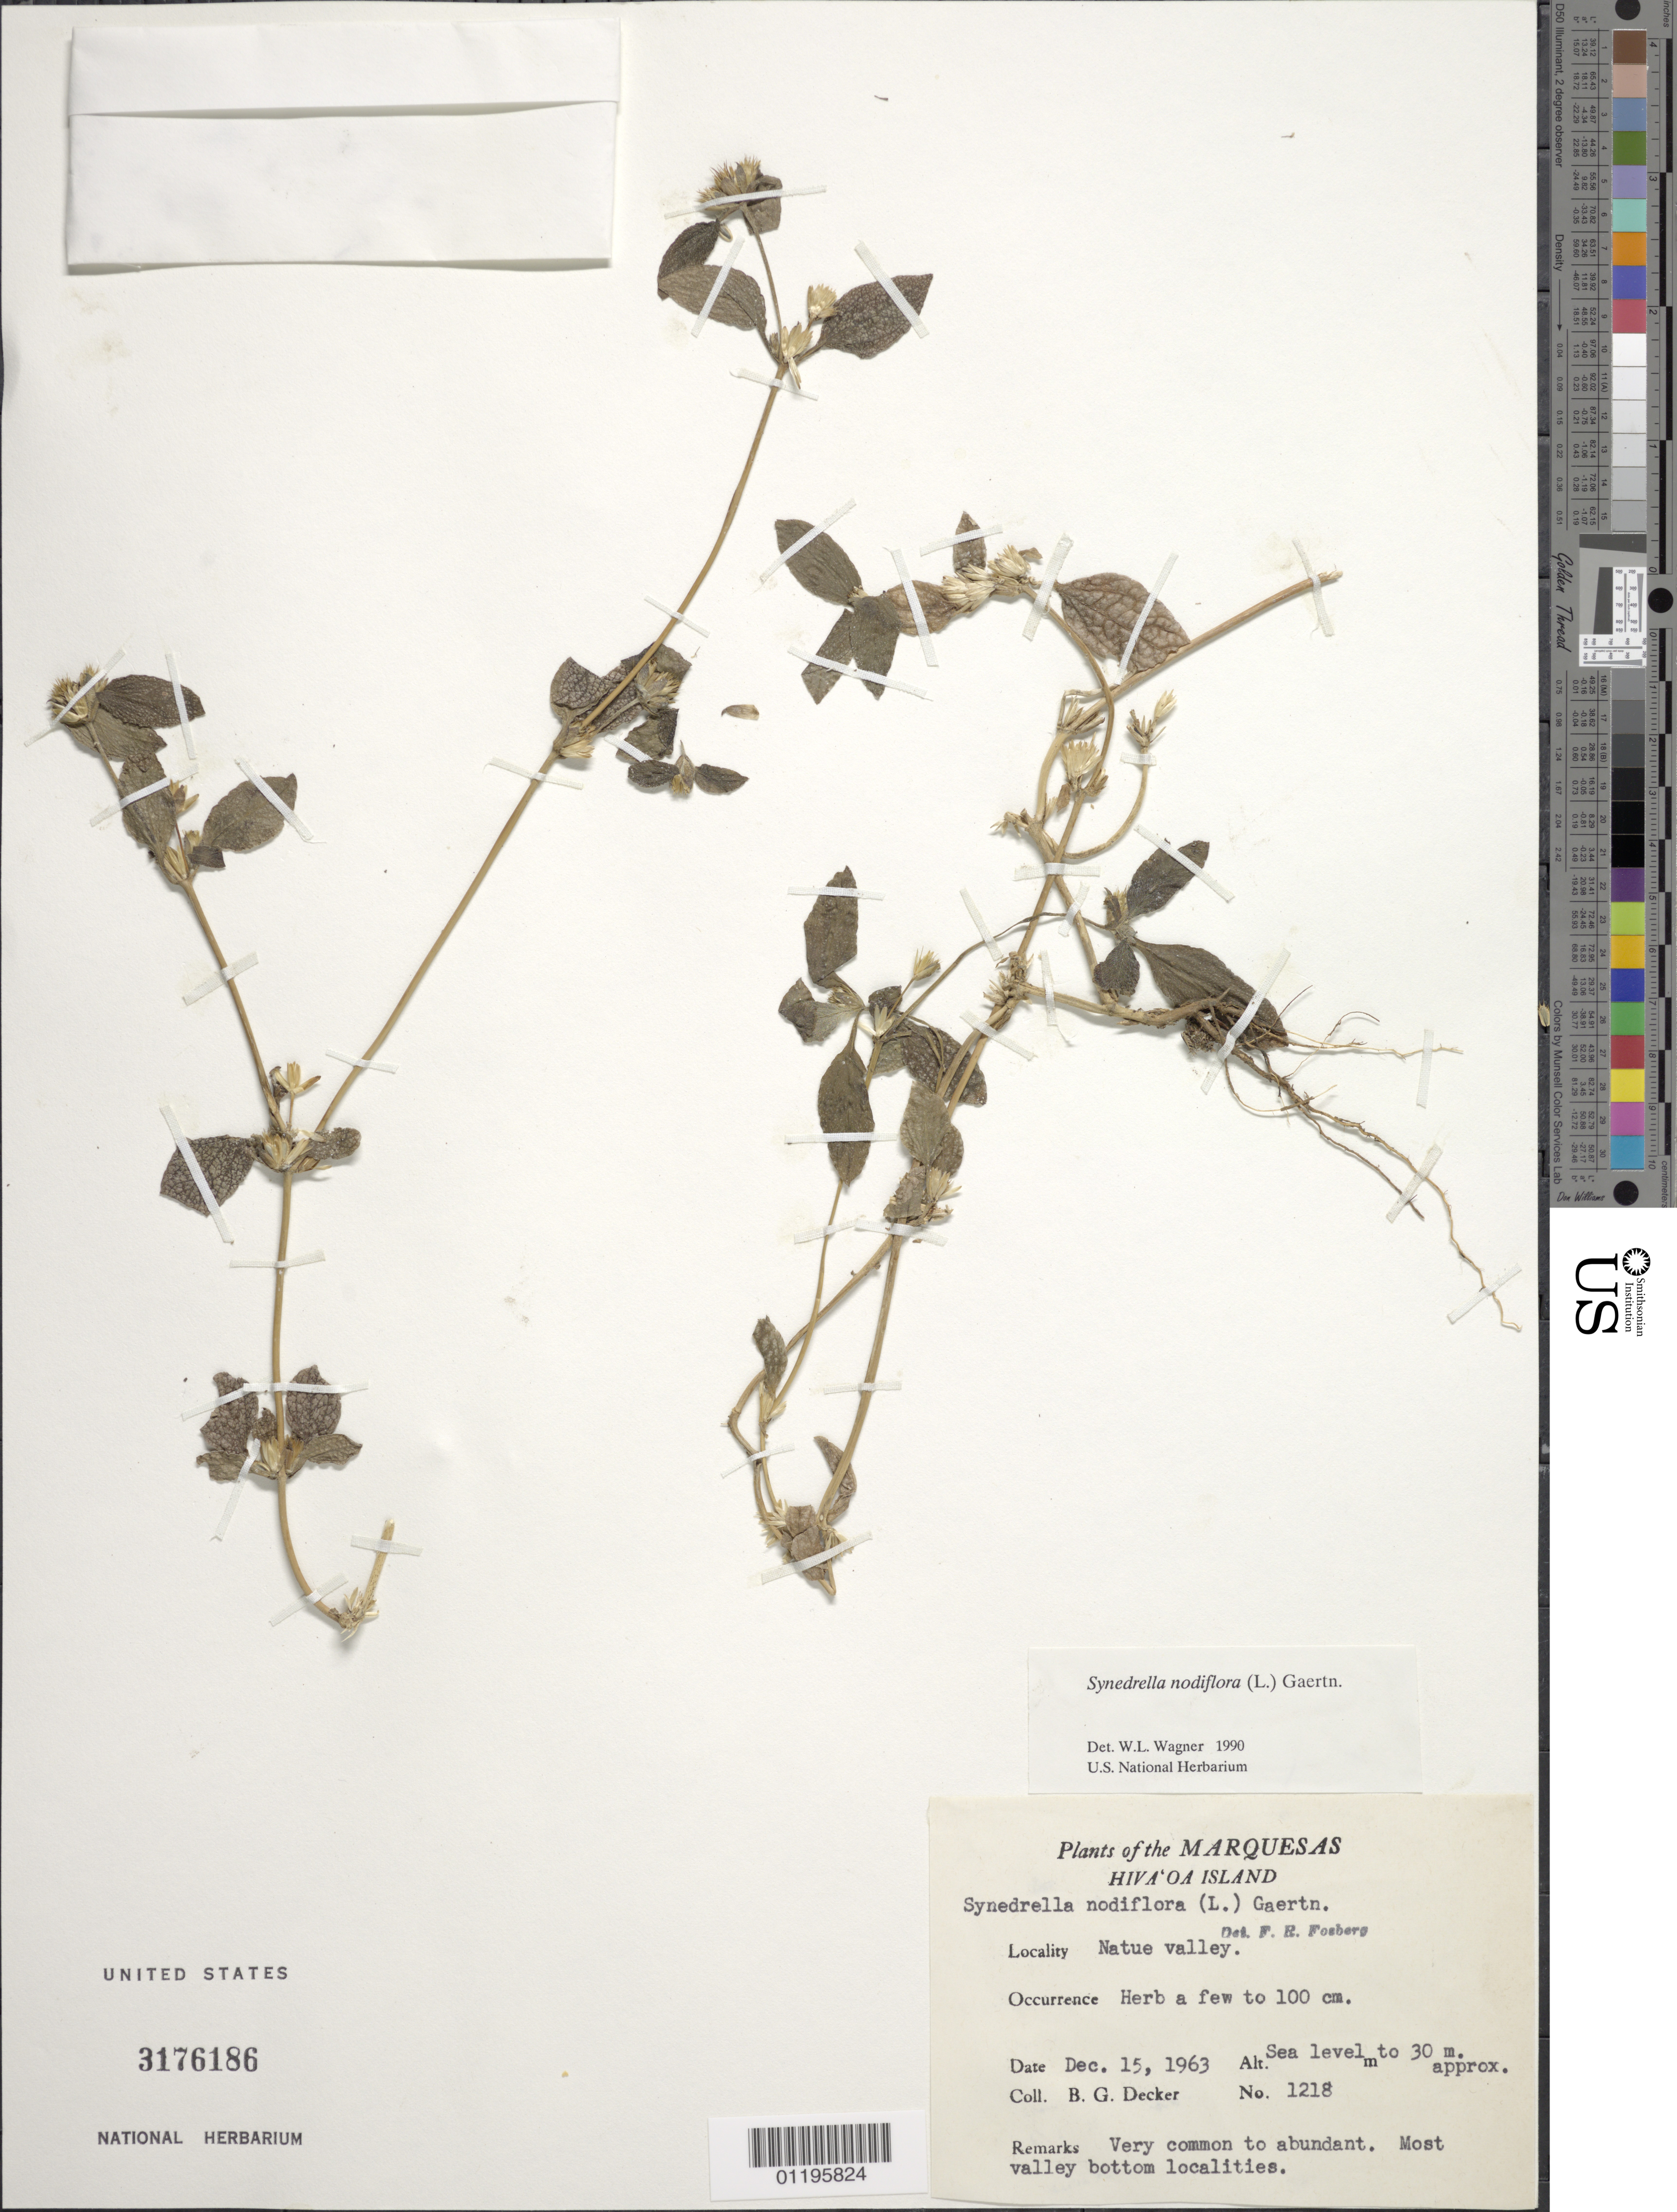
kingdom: Plantae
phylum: Tracheophyta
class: Magnoliopsida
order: Asterales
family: Asteraceae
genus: Synedrella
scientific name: Synedrella nodiflora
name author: (L.) Gaertn.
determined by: Wagner, W. L., (BOT), Smithsonian Institution - National Museum of Natural History (UNITED STATES)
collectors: B. G. Decker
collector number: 1218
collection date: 1963-12-15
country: French Polynesia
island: Hiva Oa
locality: Natue Valley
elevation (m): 0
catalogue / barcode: US 3176186